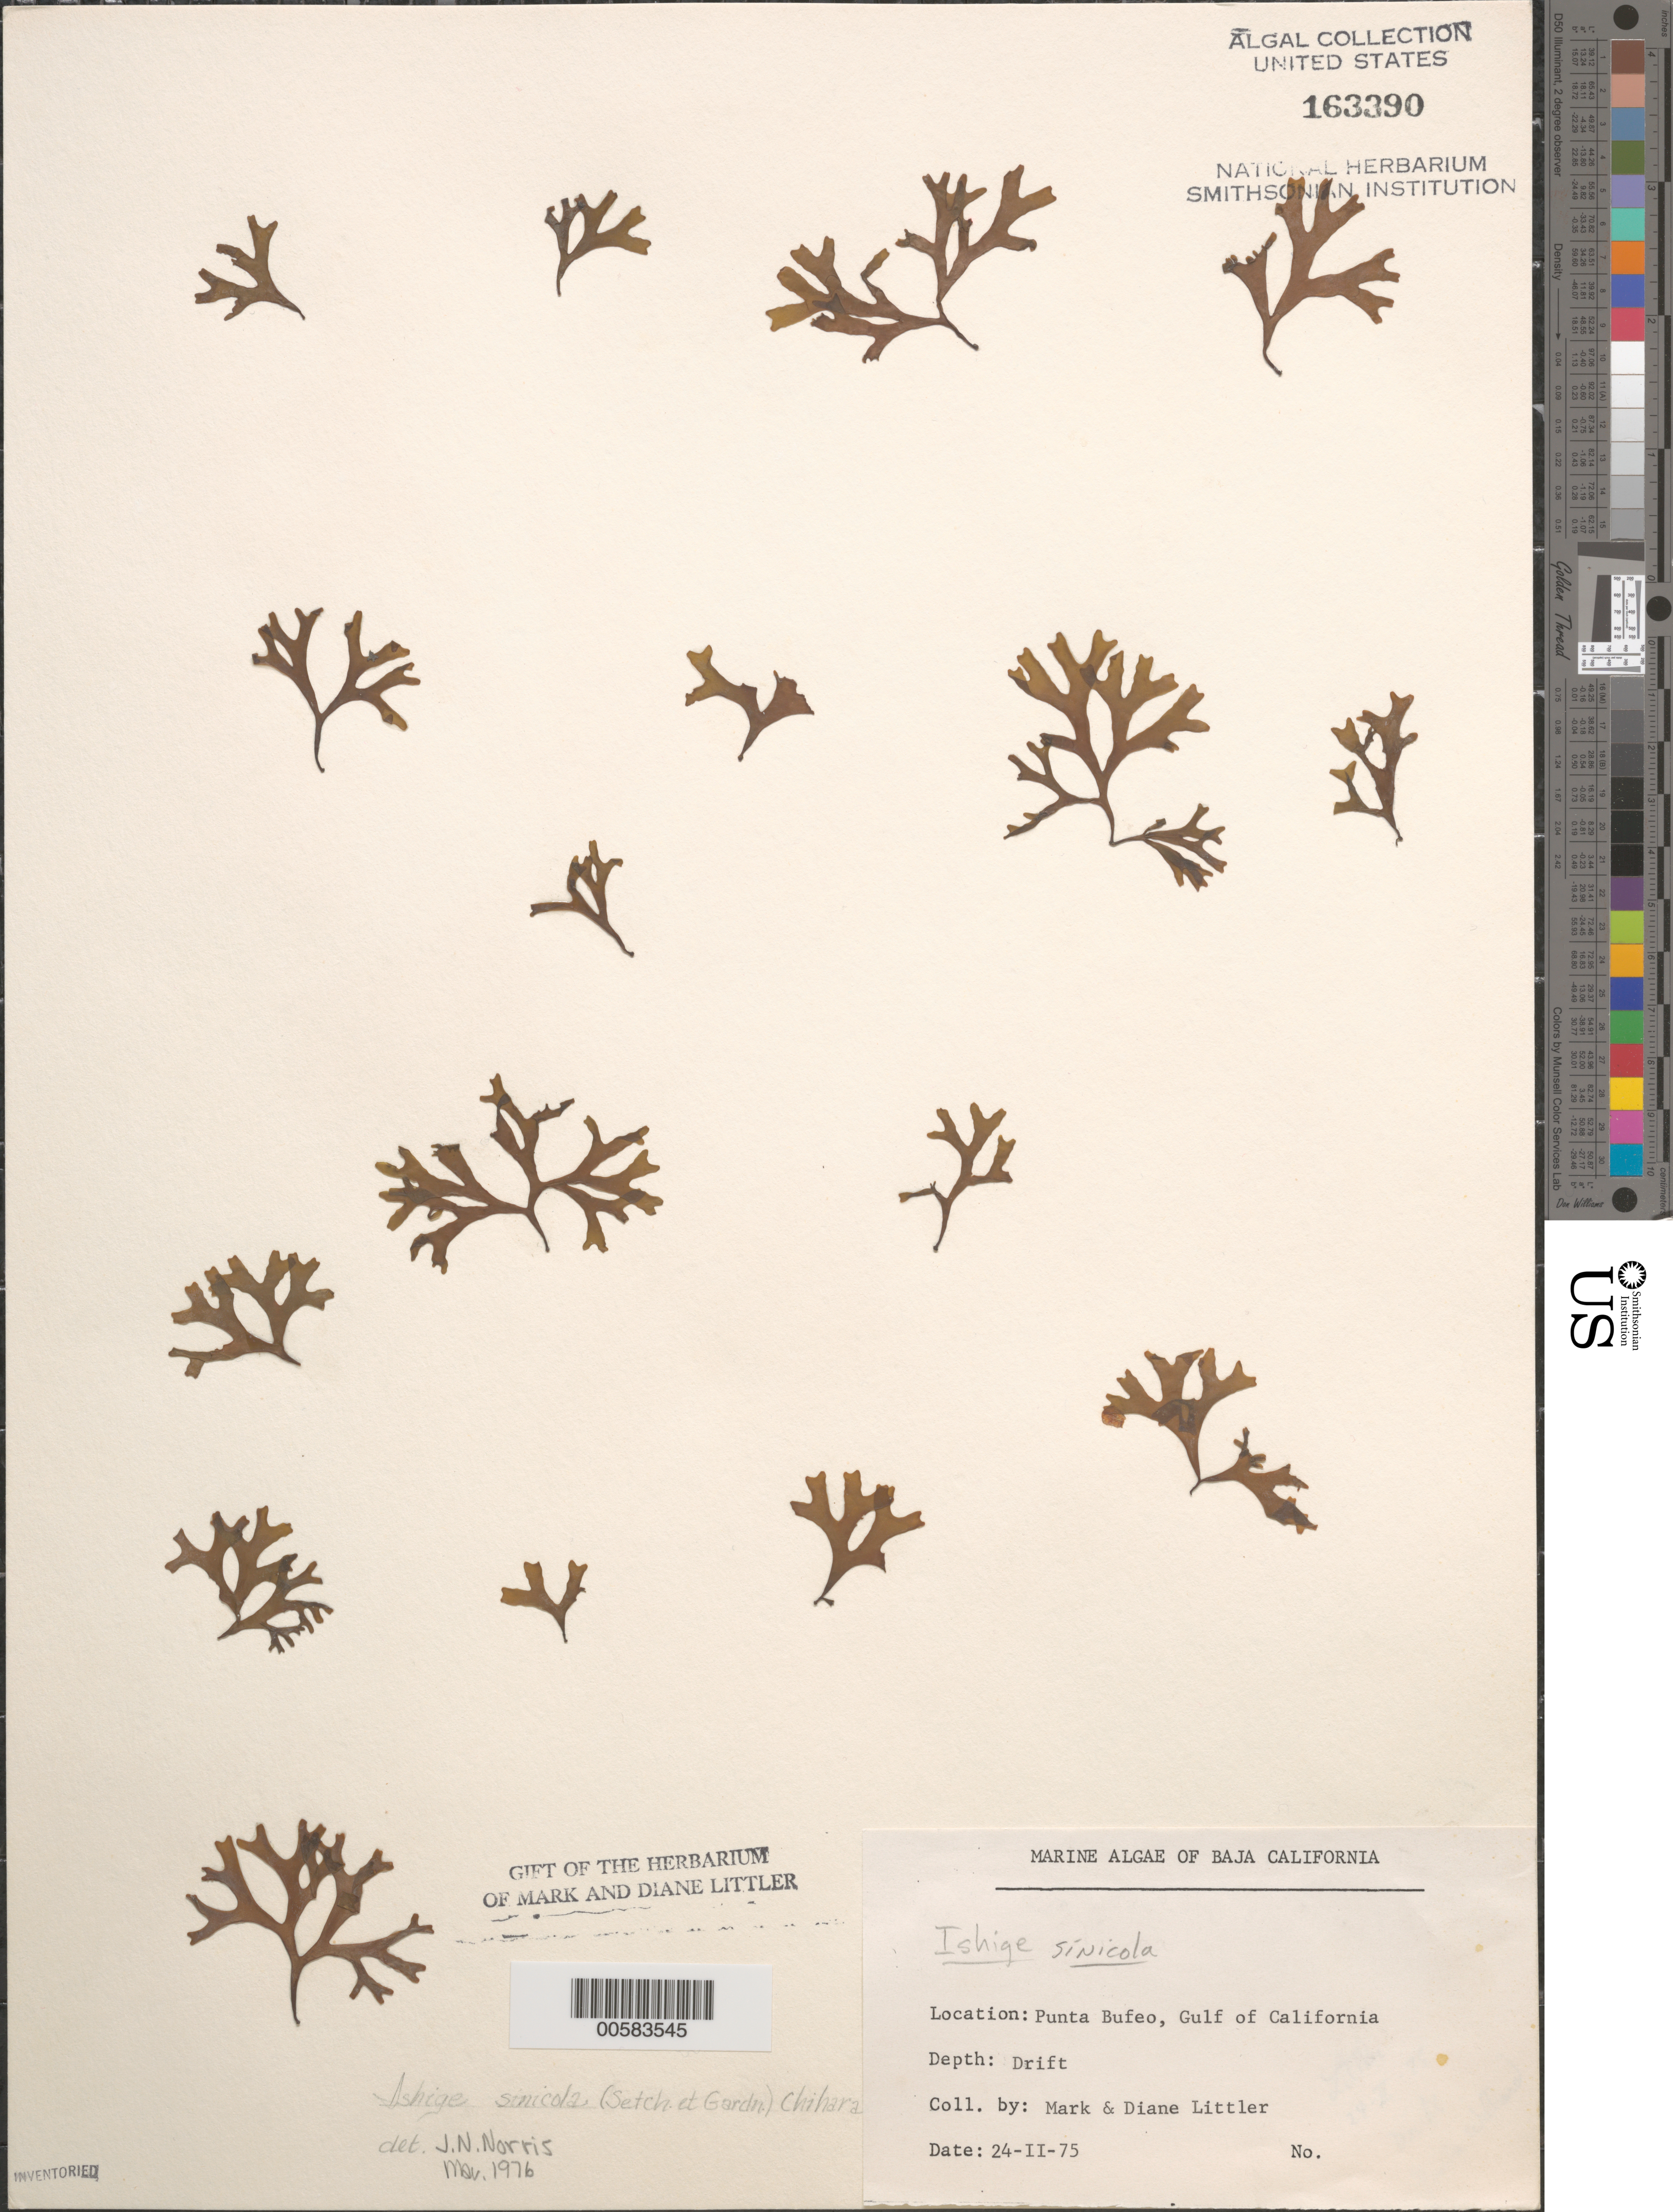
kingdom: Chromista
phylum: Ochrophyta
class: Phaeophyceae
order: Ishigeales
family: Ishigeaceae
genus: Ishige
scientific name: Ishige sinicola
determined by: Norris, James N.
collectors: M. M. Littler & D. S. Littler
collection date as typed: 24 Feb 1975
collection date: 1975-02-24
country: Mexico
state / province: Baja California Norte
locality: Punta Bufeo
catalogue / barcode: US 163390